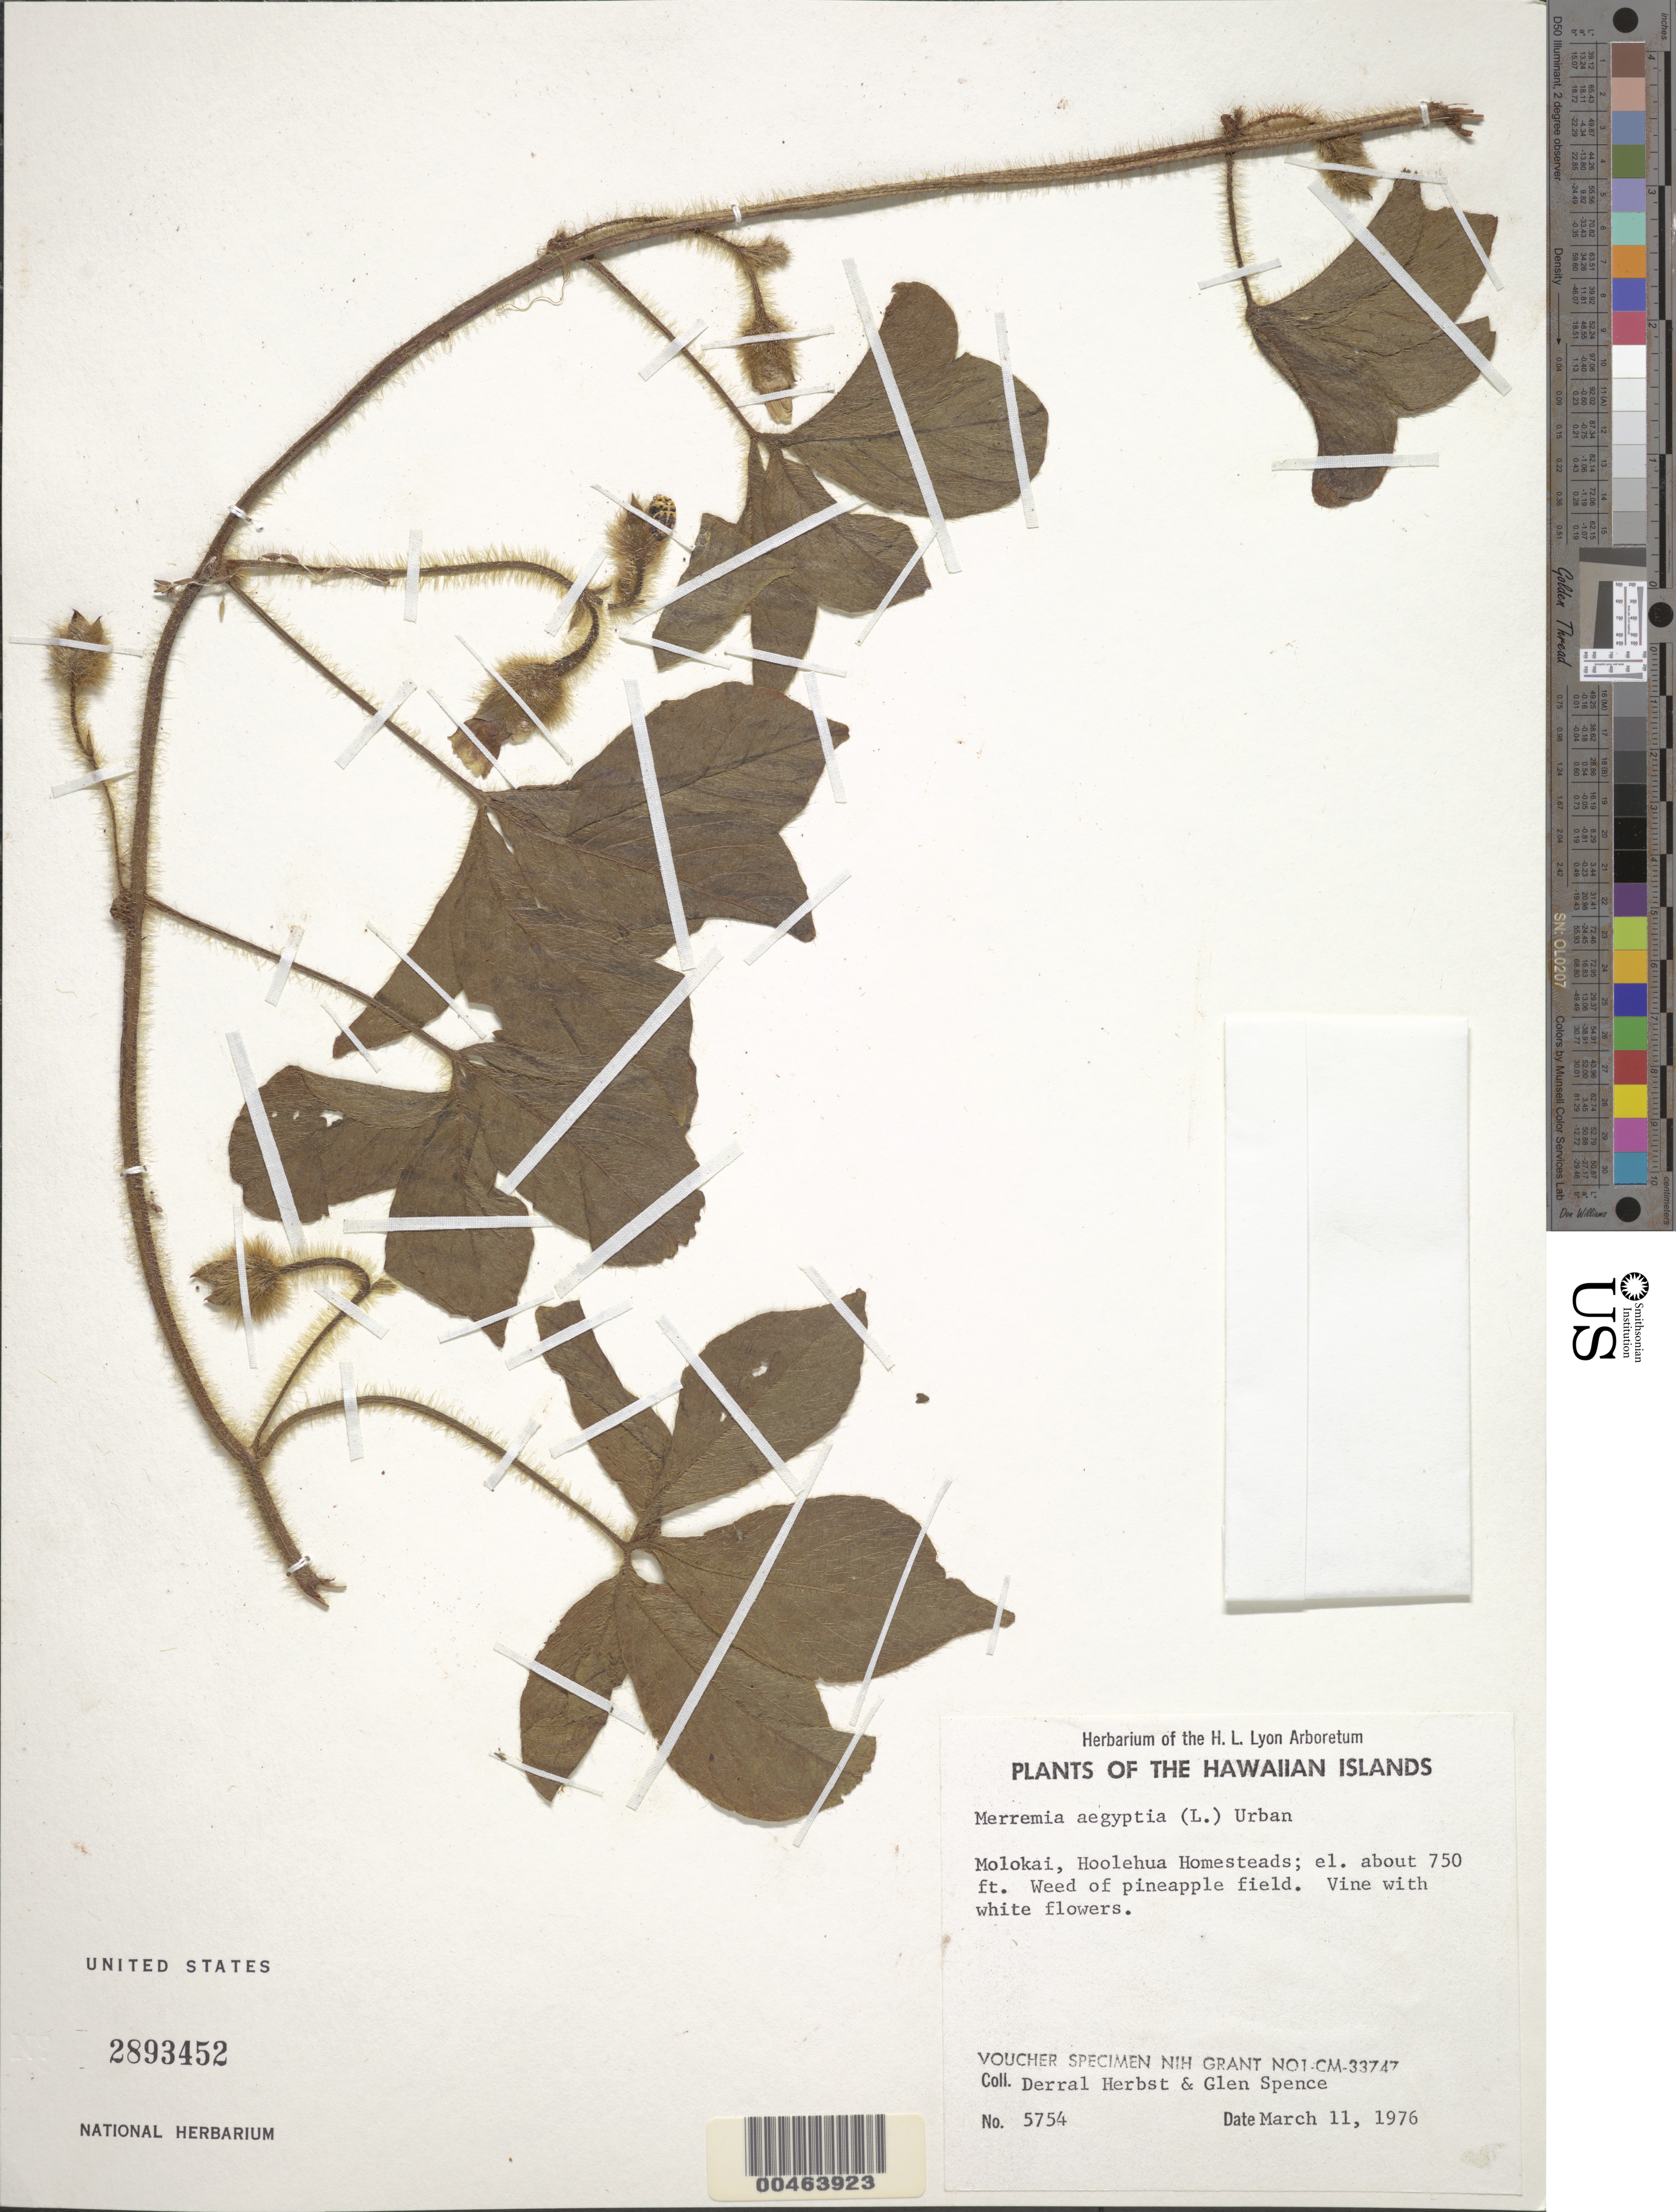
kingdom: Plantae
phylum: Tracheophyta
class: Magnoliopsida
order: Solanales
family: Convolvulaceae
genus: Distimake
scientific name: Distimake aegyptius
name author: (L.) A. R. Simões & Staples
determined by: Wagner, W. L., (BOT), Smithsonian Institution - National Museum of Natural History (UNITED STATES)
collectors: D. R. Herbst & G. Spence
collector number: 5754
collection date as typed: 11 Mar 1976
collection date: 1976-03-11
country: United States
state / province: Hawaii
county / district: Maui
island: Moloka'i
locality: Hoolehua Homesteads, of pineapple field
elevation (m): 229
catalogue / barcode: US 2893452